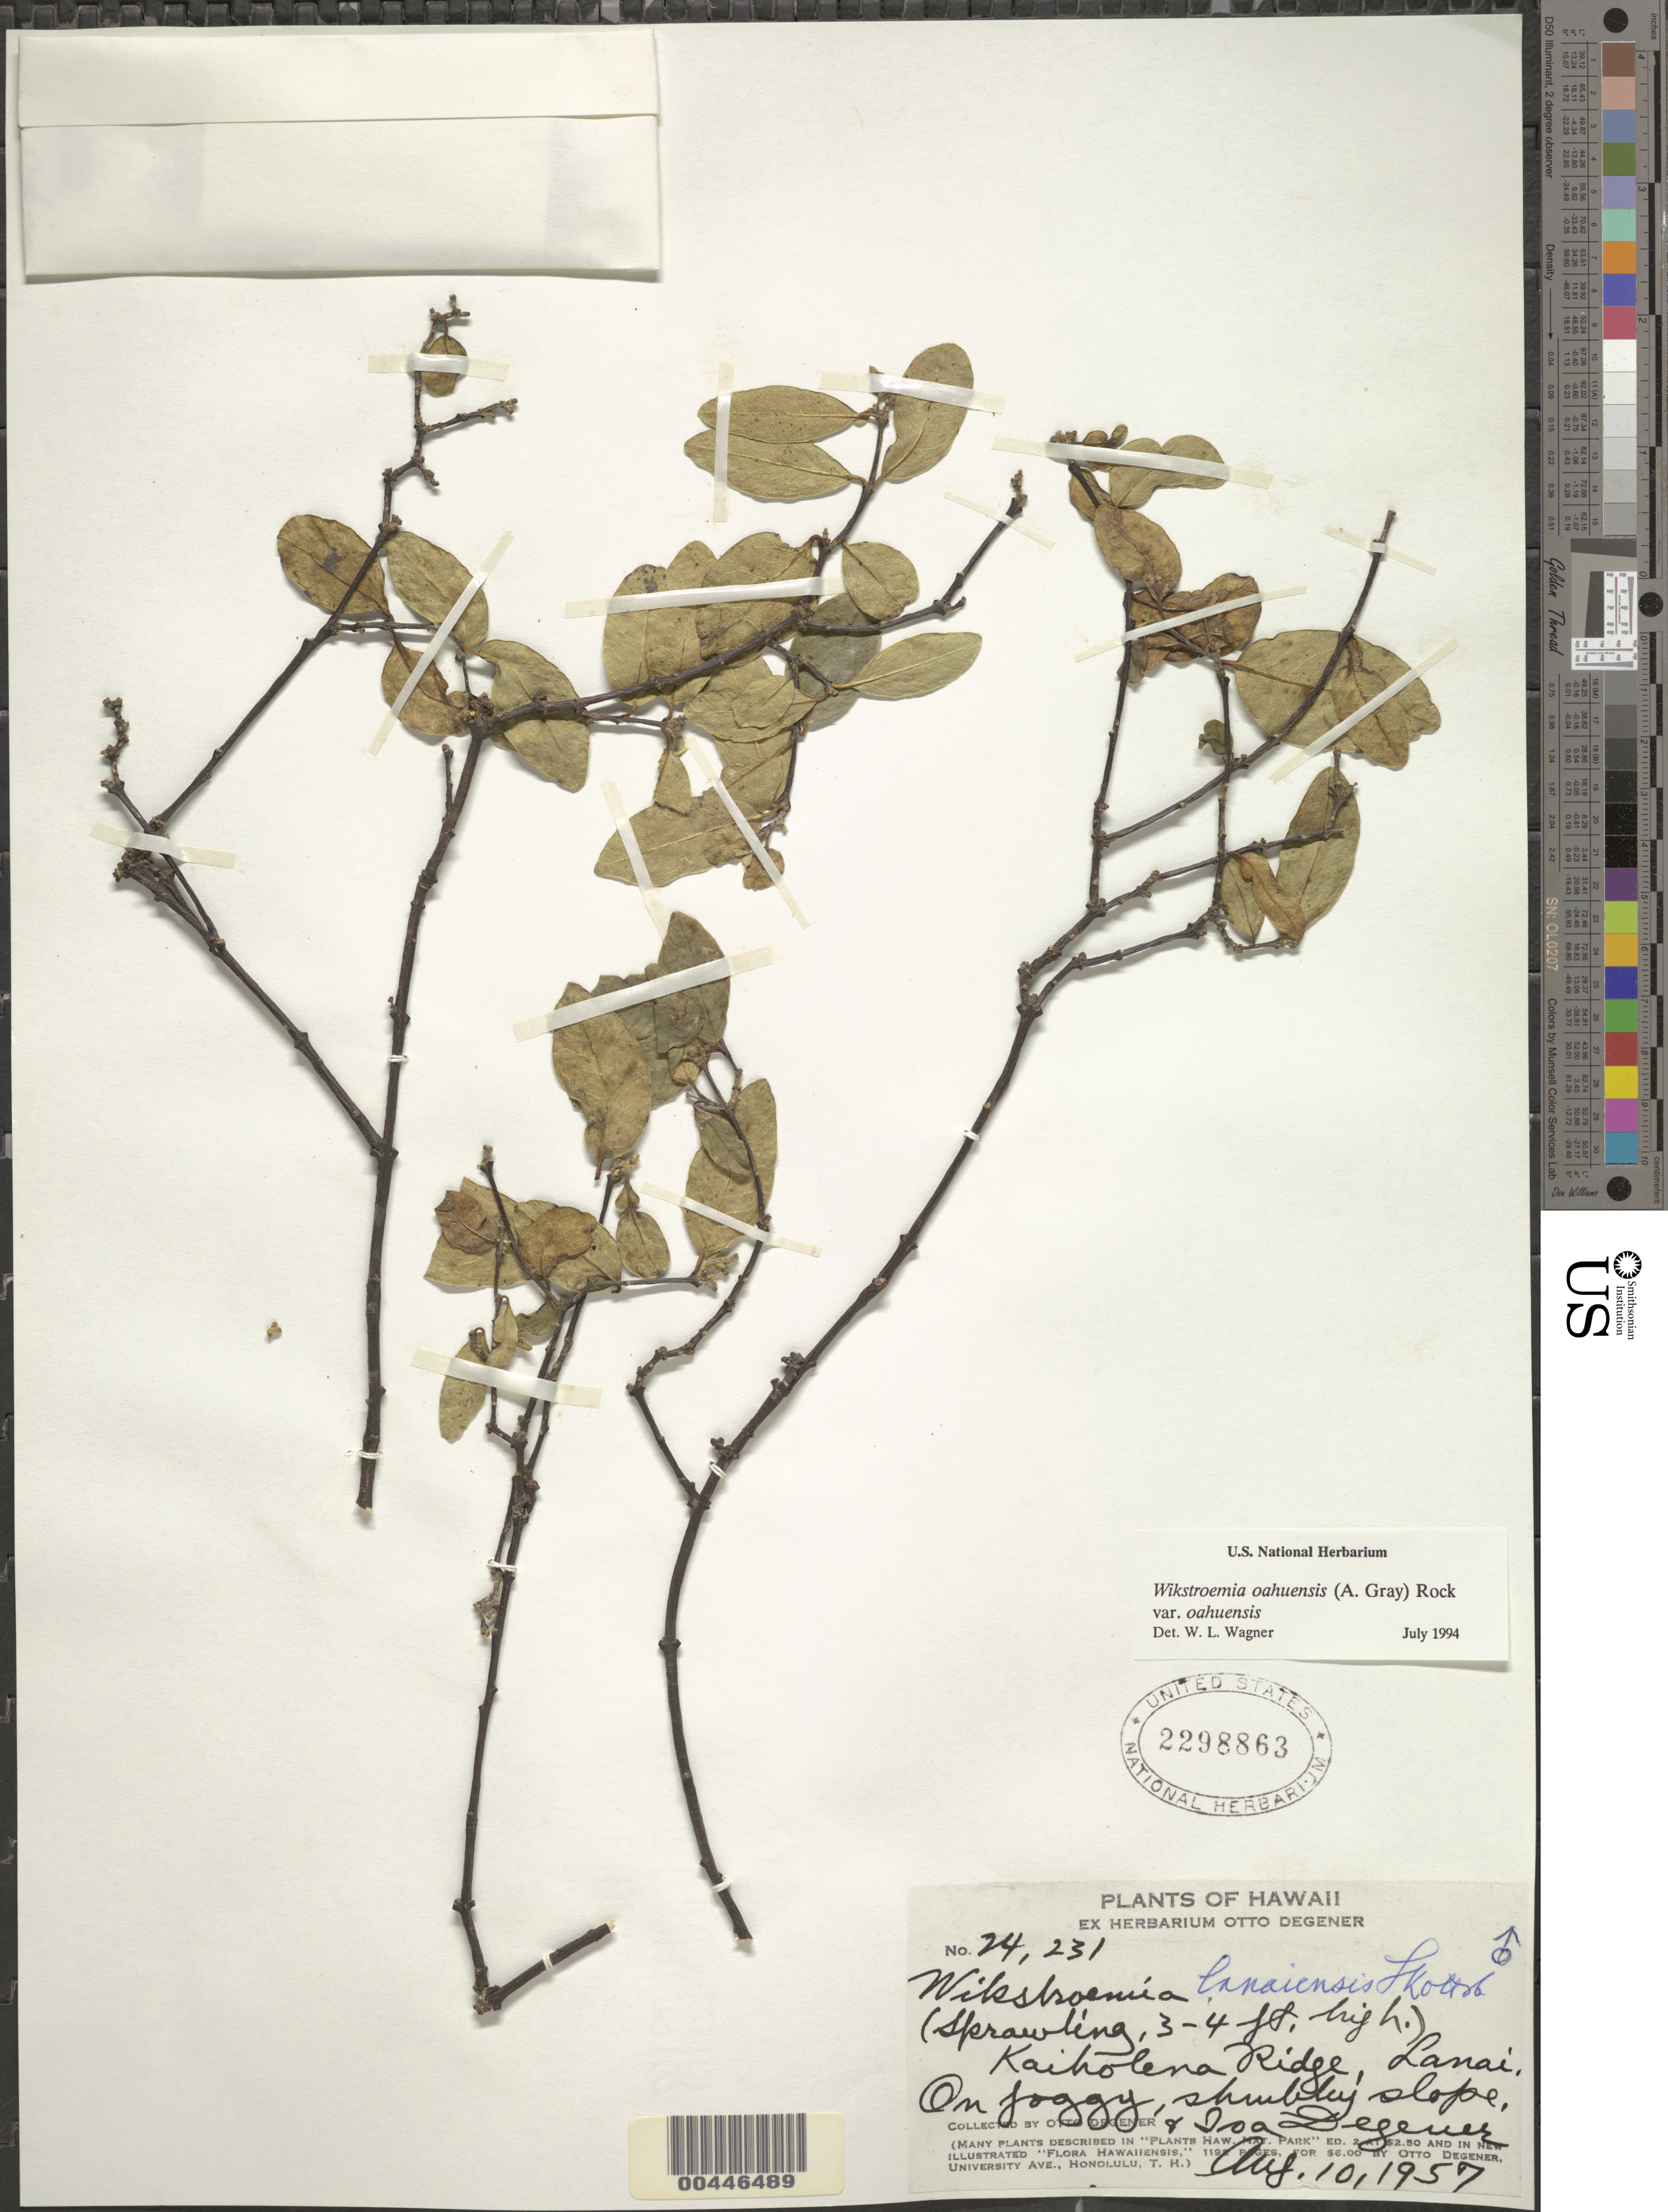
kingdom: Plantae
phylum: Tracheophyta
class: Magnoliopsida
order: Malvales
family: Thymelaeaceae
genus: Wikstroemia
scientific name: Wikstroemia oahuensis var. oahuensis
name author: (A. Gray) Rock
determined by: Wagner, W. L., (BOT), Smithsonian Institution - National Museum of Natural History (UNITED STATES)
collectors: O. Degener & I. Degener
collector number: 24231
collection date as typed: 10 Aug 1957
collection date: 1957-08-10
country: United States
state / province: Hawaii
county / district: Maui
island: Lana'i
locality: Kaiholena Ridge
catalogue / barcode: US 2298863